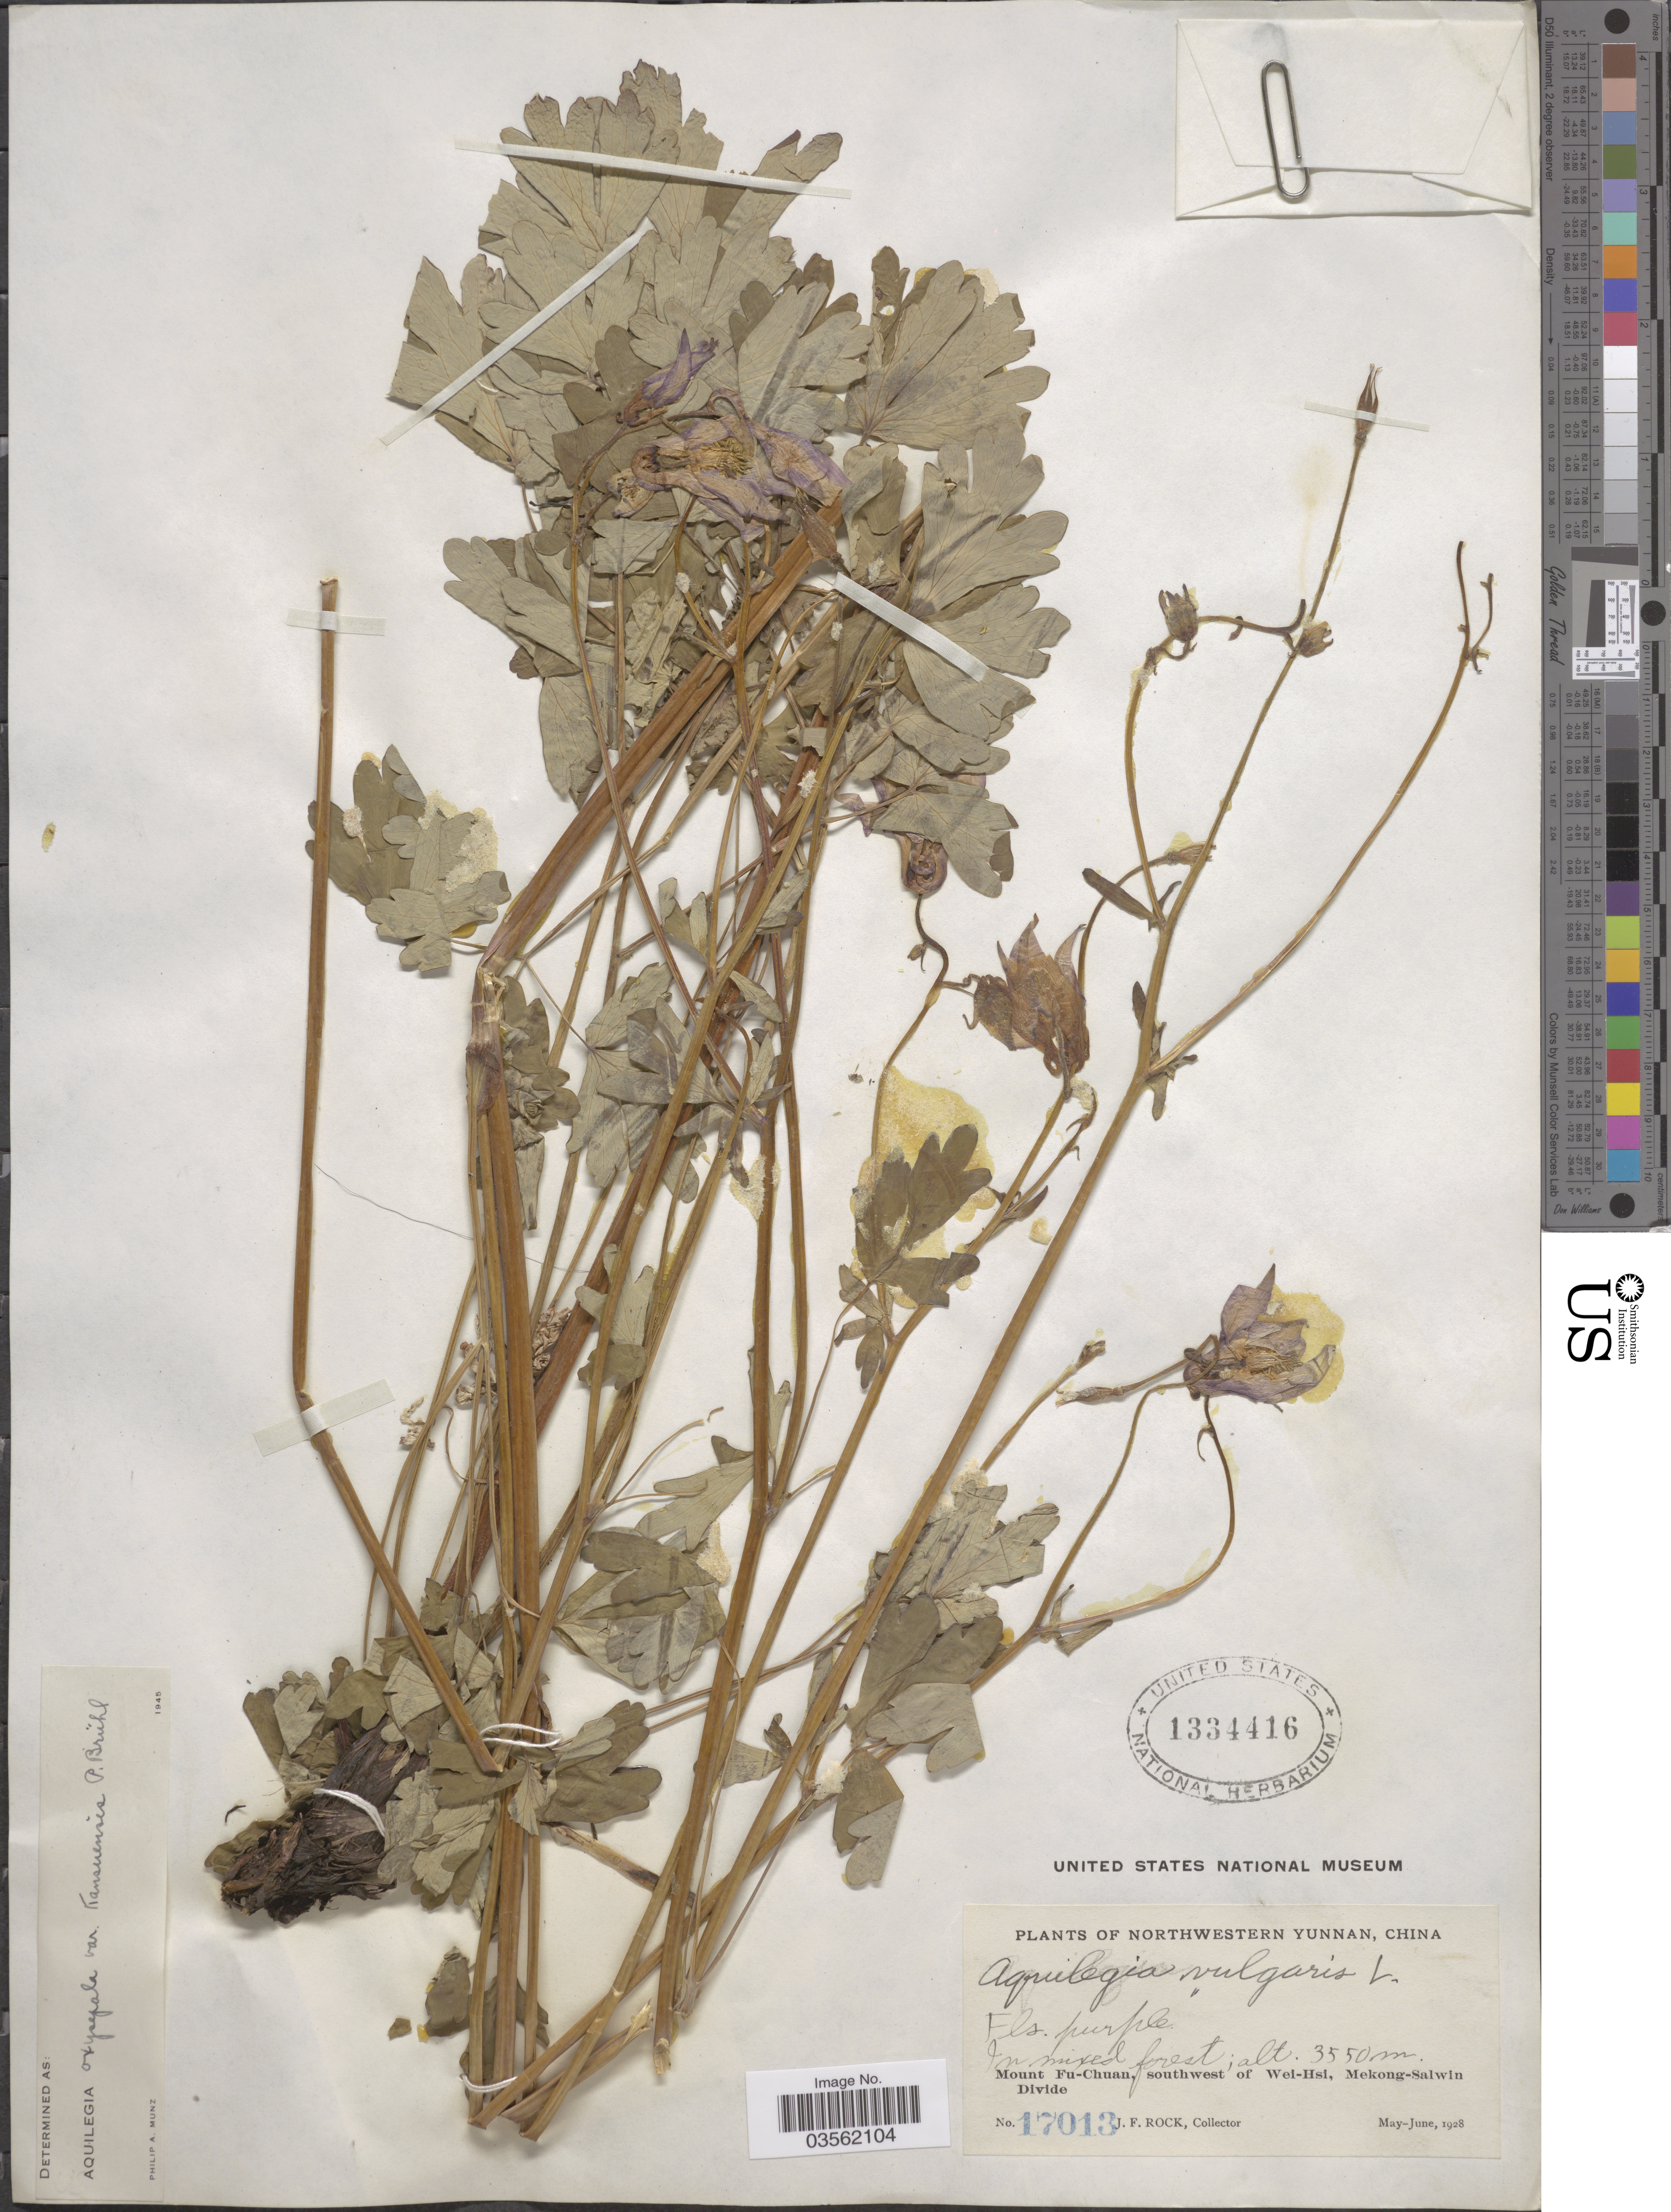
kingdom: Plantae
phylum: Tracheophyta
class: Magnoliopsida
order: Ranunculales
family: Ranunculaceae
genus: Aquilegia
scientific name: Aquilegia oxysepala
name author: Trautv. & C.A. Mey.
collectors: J. Rock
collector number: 17013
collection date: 1928-05/1928-06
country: China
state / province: Yunnan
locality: Northwestern Yunnan. Mount Fu-Chuan, southwest of Wei-Hsi, Mekong-Salwin Divide.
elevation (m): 3550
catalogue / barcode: US 1334416